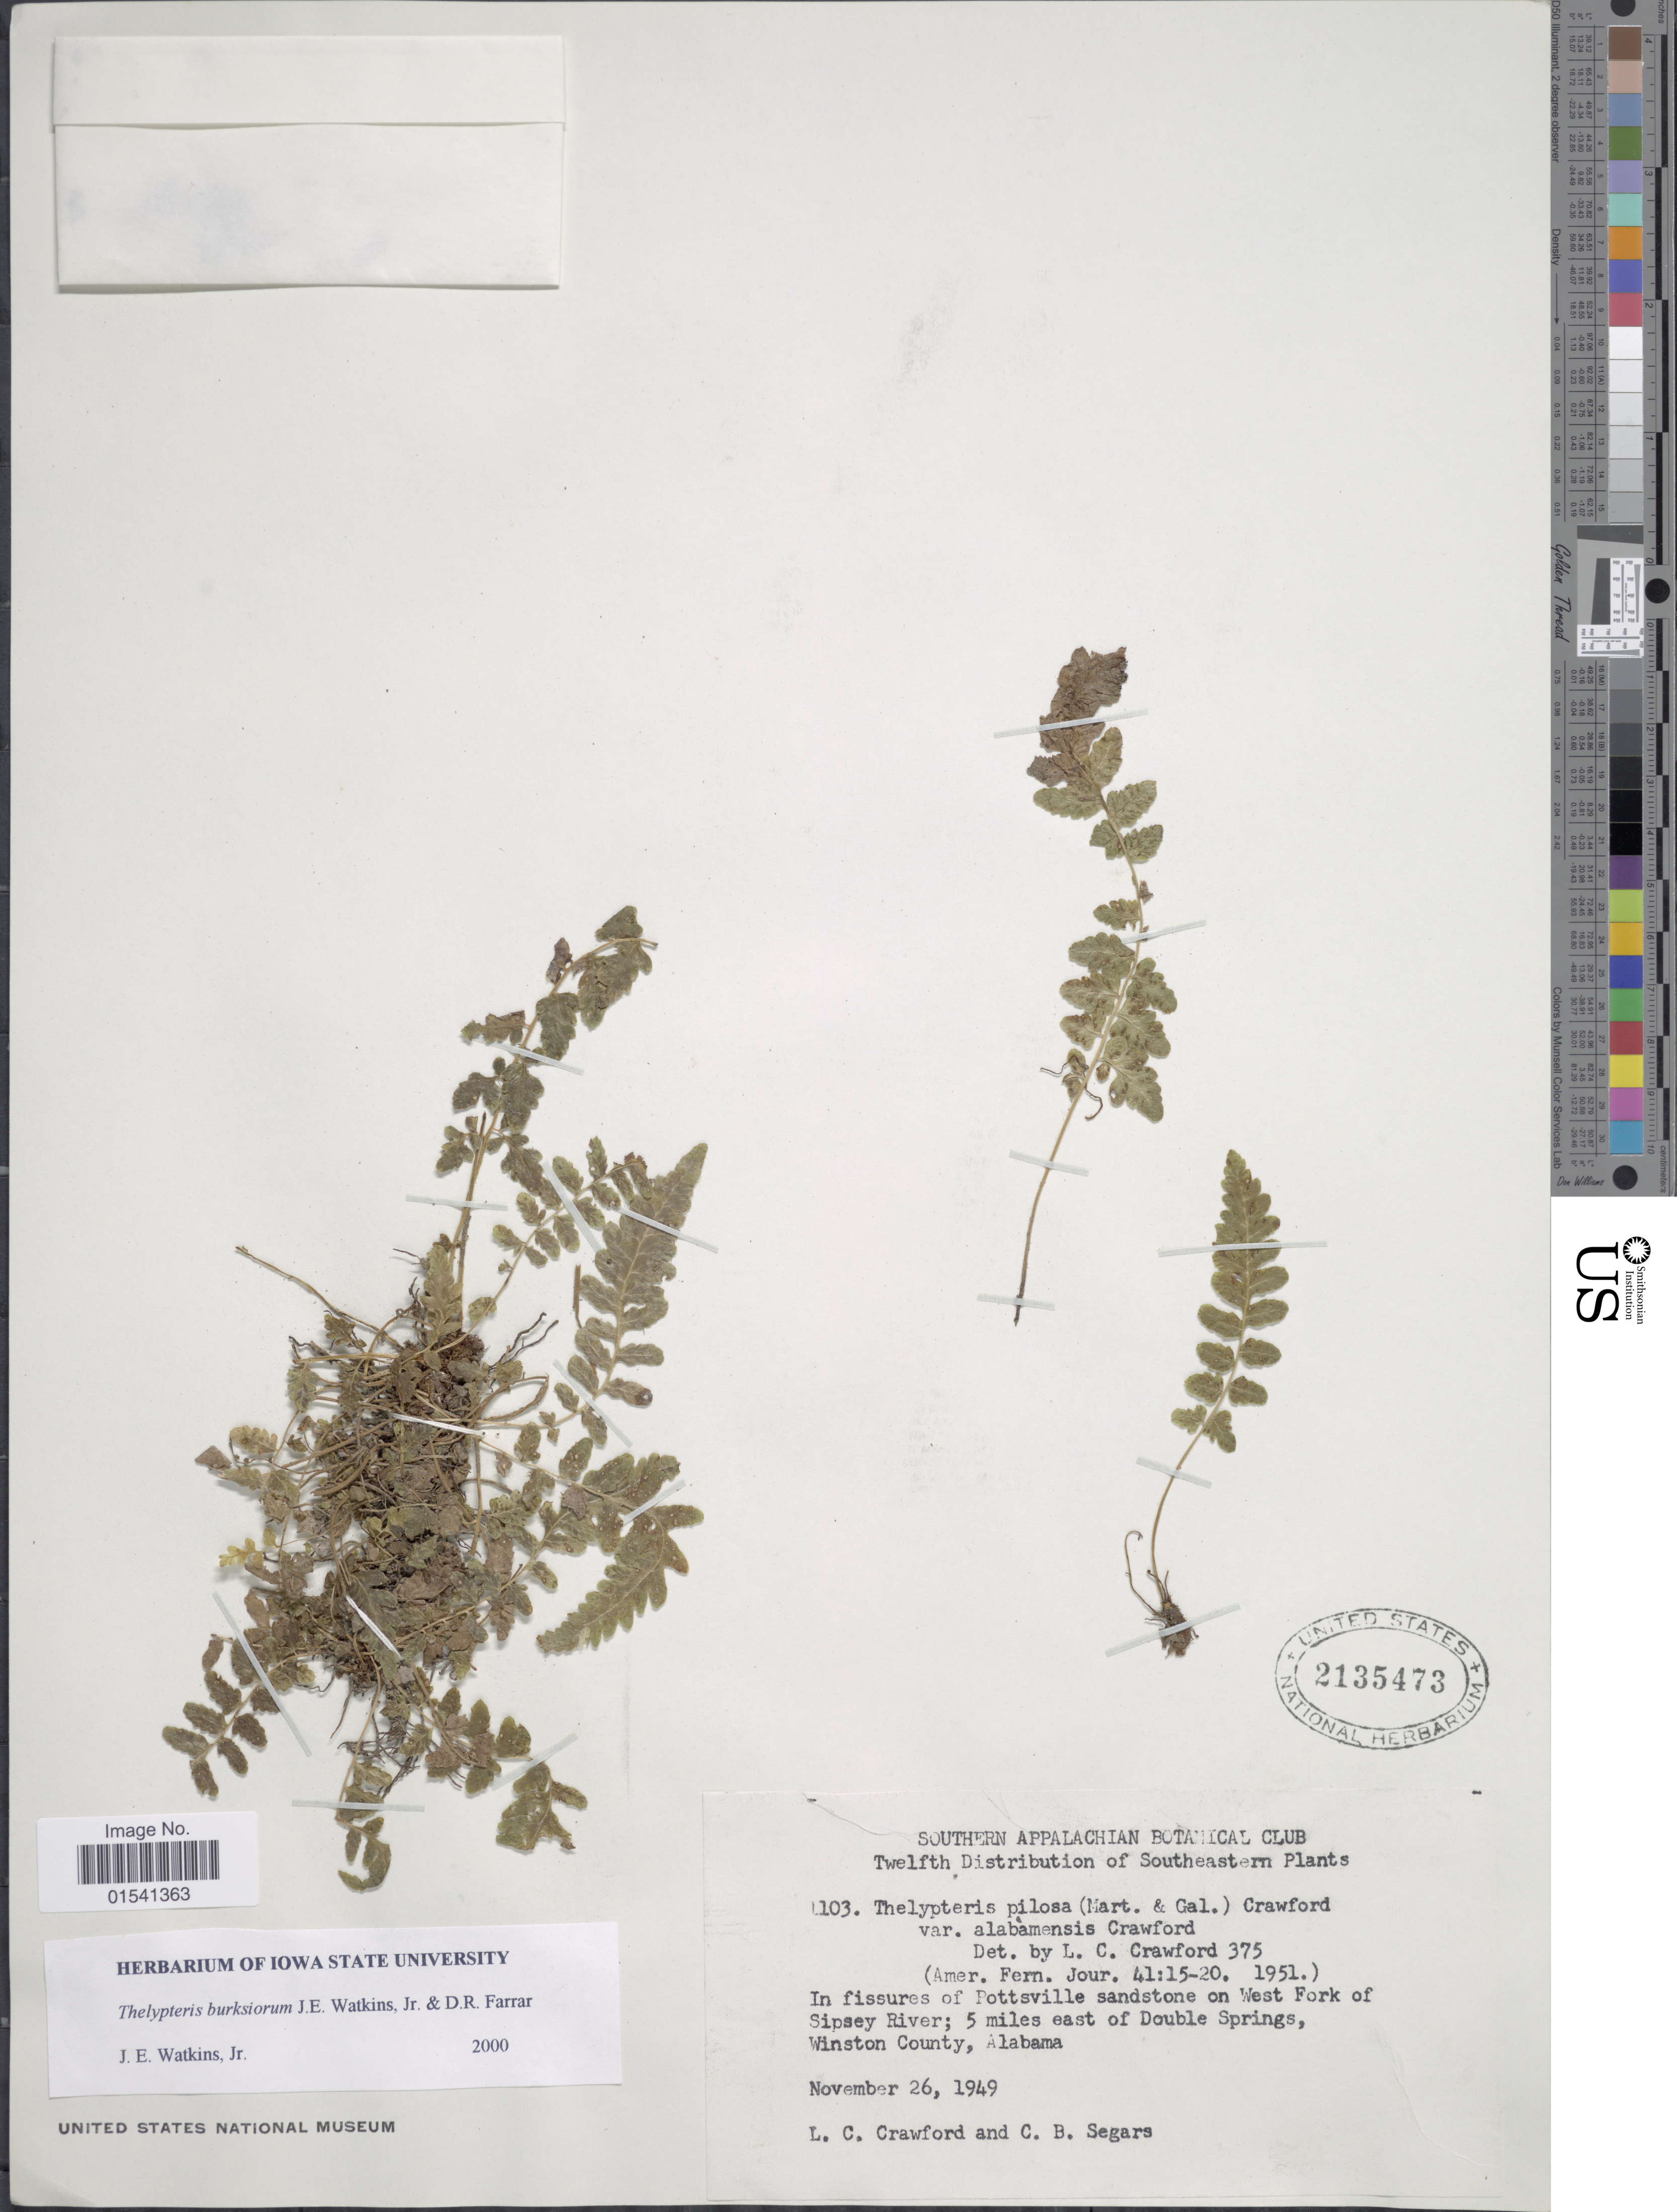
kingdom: Plantae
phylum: Tracheophyta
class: Polypodiopsida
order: Polypodiales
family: Thelypteridaceae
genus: Stegnogramma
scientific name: Stegnogramma pilosa var. alabamensis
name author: (Crawford) K. Iwats.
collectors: L. Crawford & C. Segars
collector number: !103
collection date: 1949-11-26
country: United States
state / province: Alabama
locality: In fissures of Pottsville sandstone on West Fork of Sipsey River; 5 miles east of Double Springs, WInston County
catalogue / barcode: US 2135473